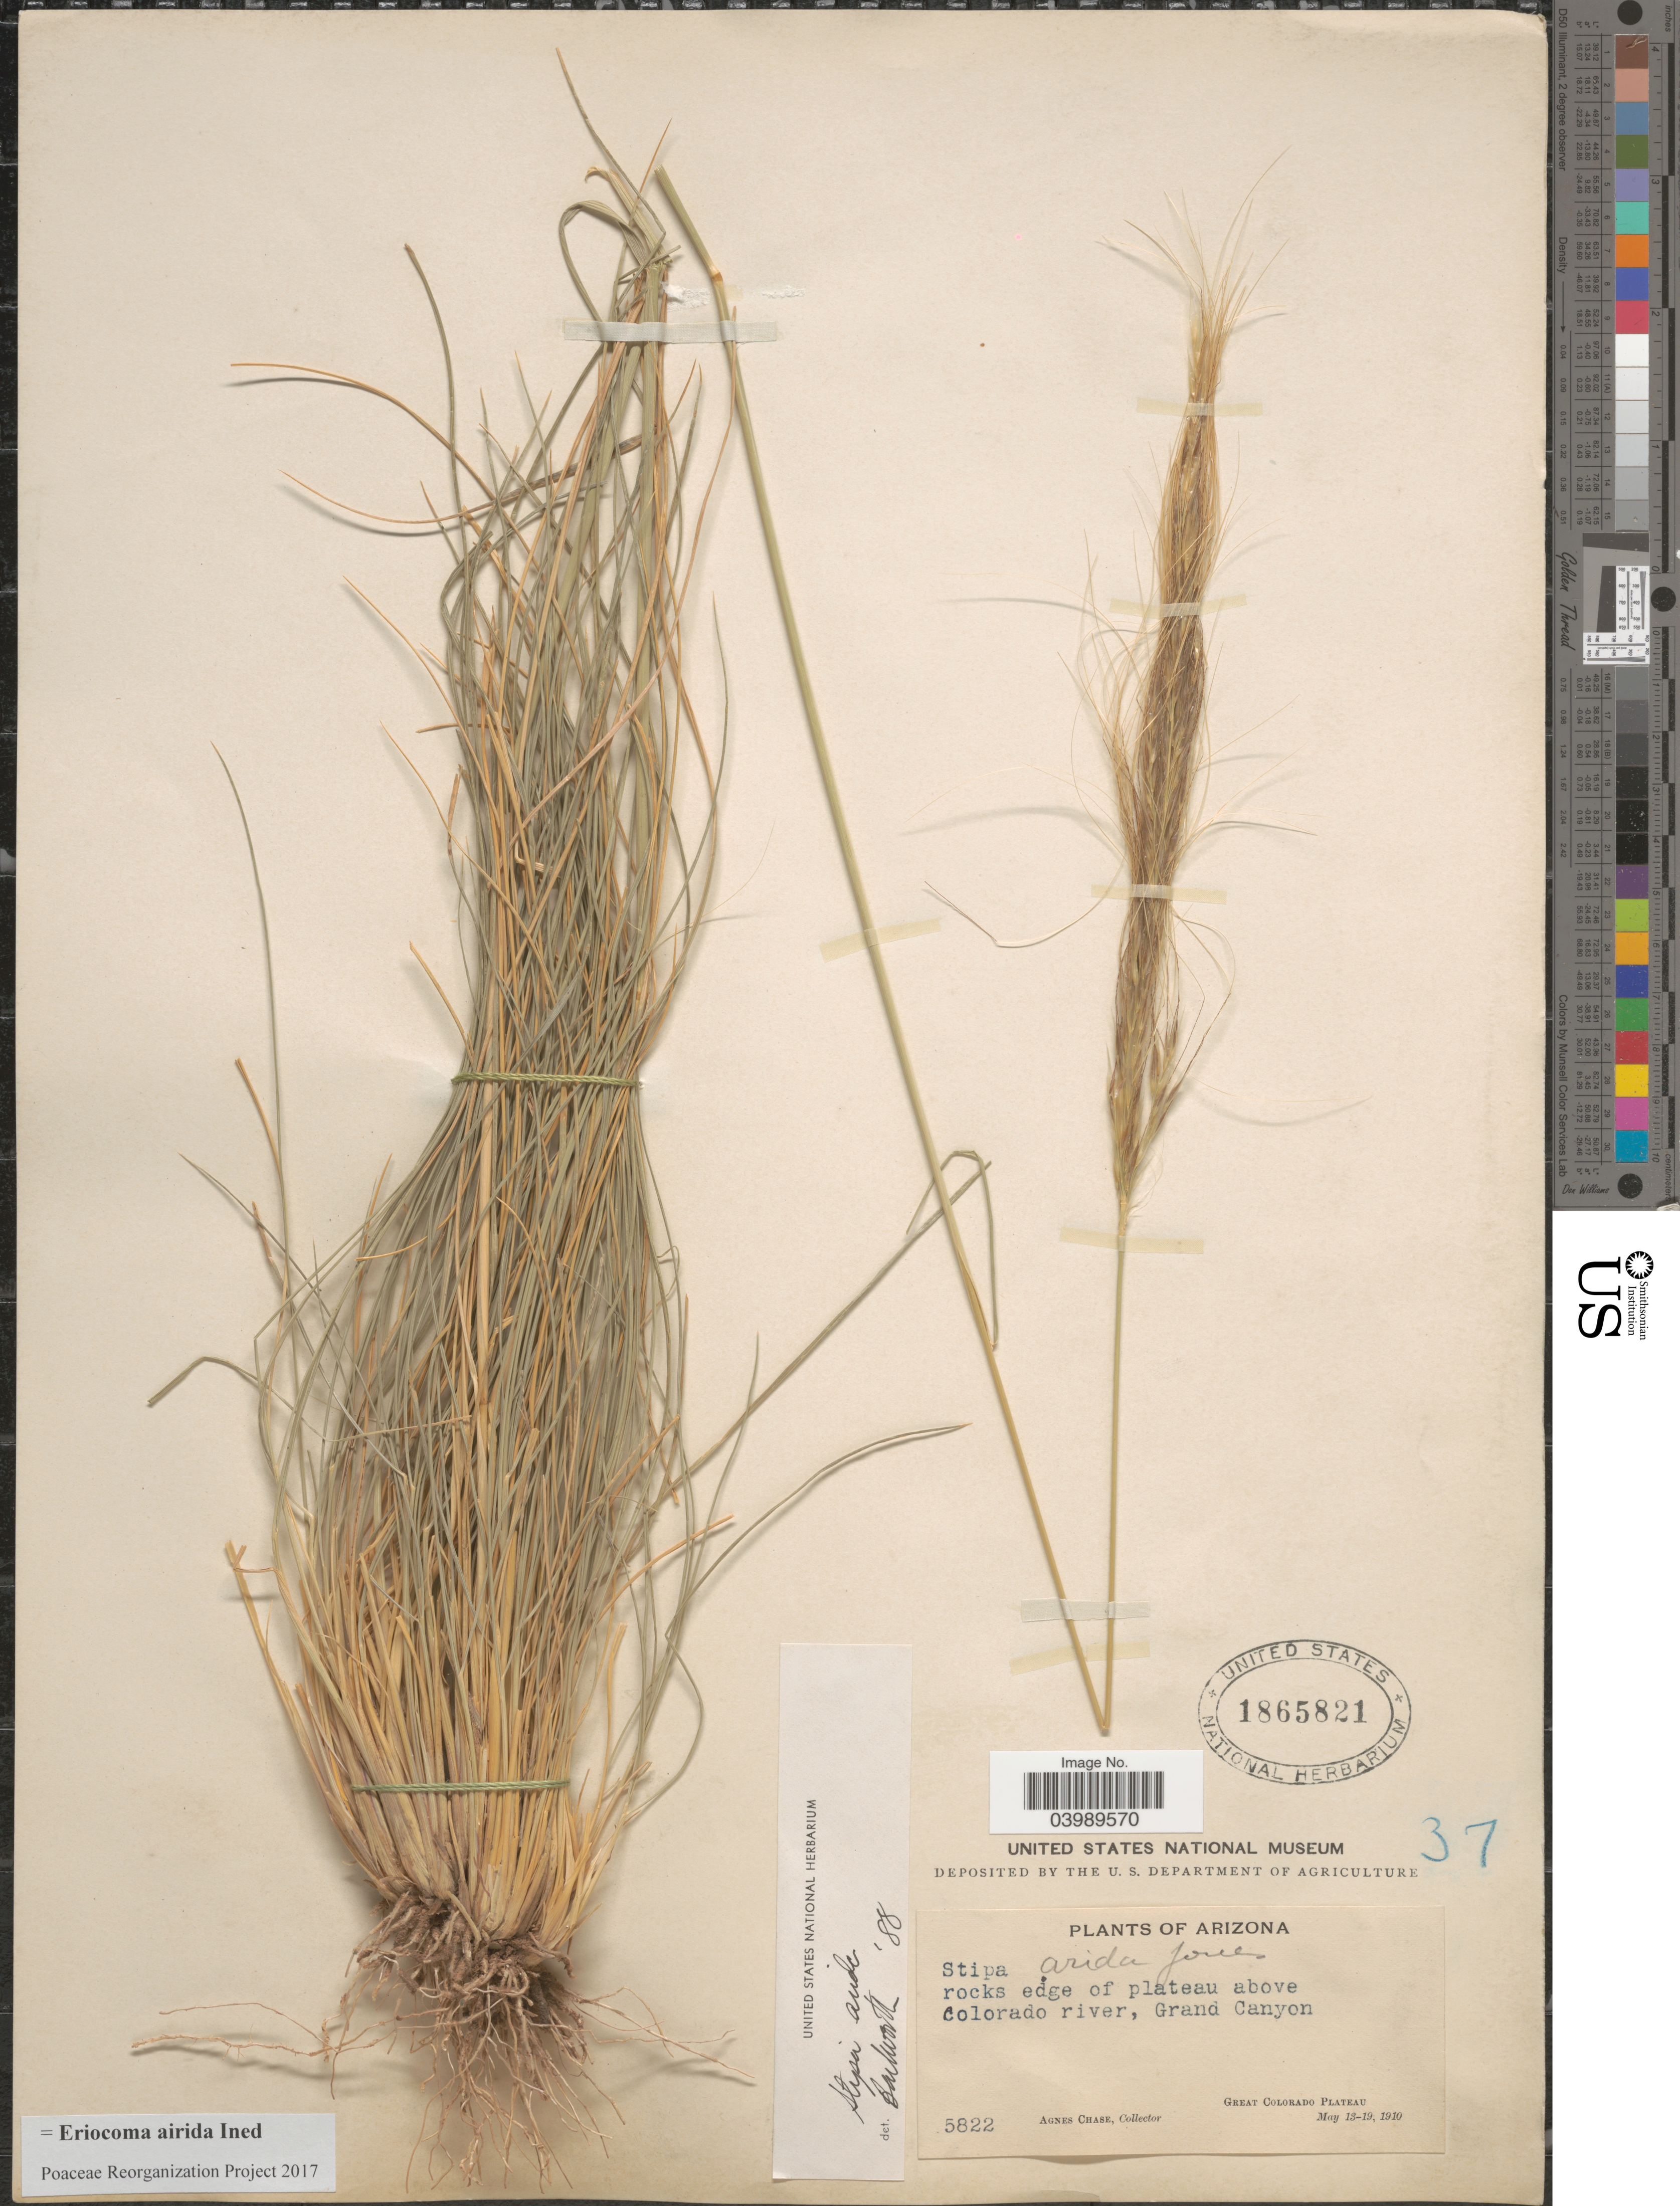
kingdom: Plantae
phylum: Tracheophyta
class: Liliopsida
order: Poales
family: Poaceae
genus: Eriocoma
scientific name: Eriocoma arida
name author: (M.E. Jones) Romasch.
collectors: A. Chase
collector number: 5822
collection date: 1910-05-13/1910-05-19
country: United States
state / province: Arizona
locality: Rocks edge of plateau above Colorado river, Grand Canyon. Great Colorado Plateau.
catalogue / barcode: US 1865821